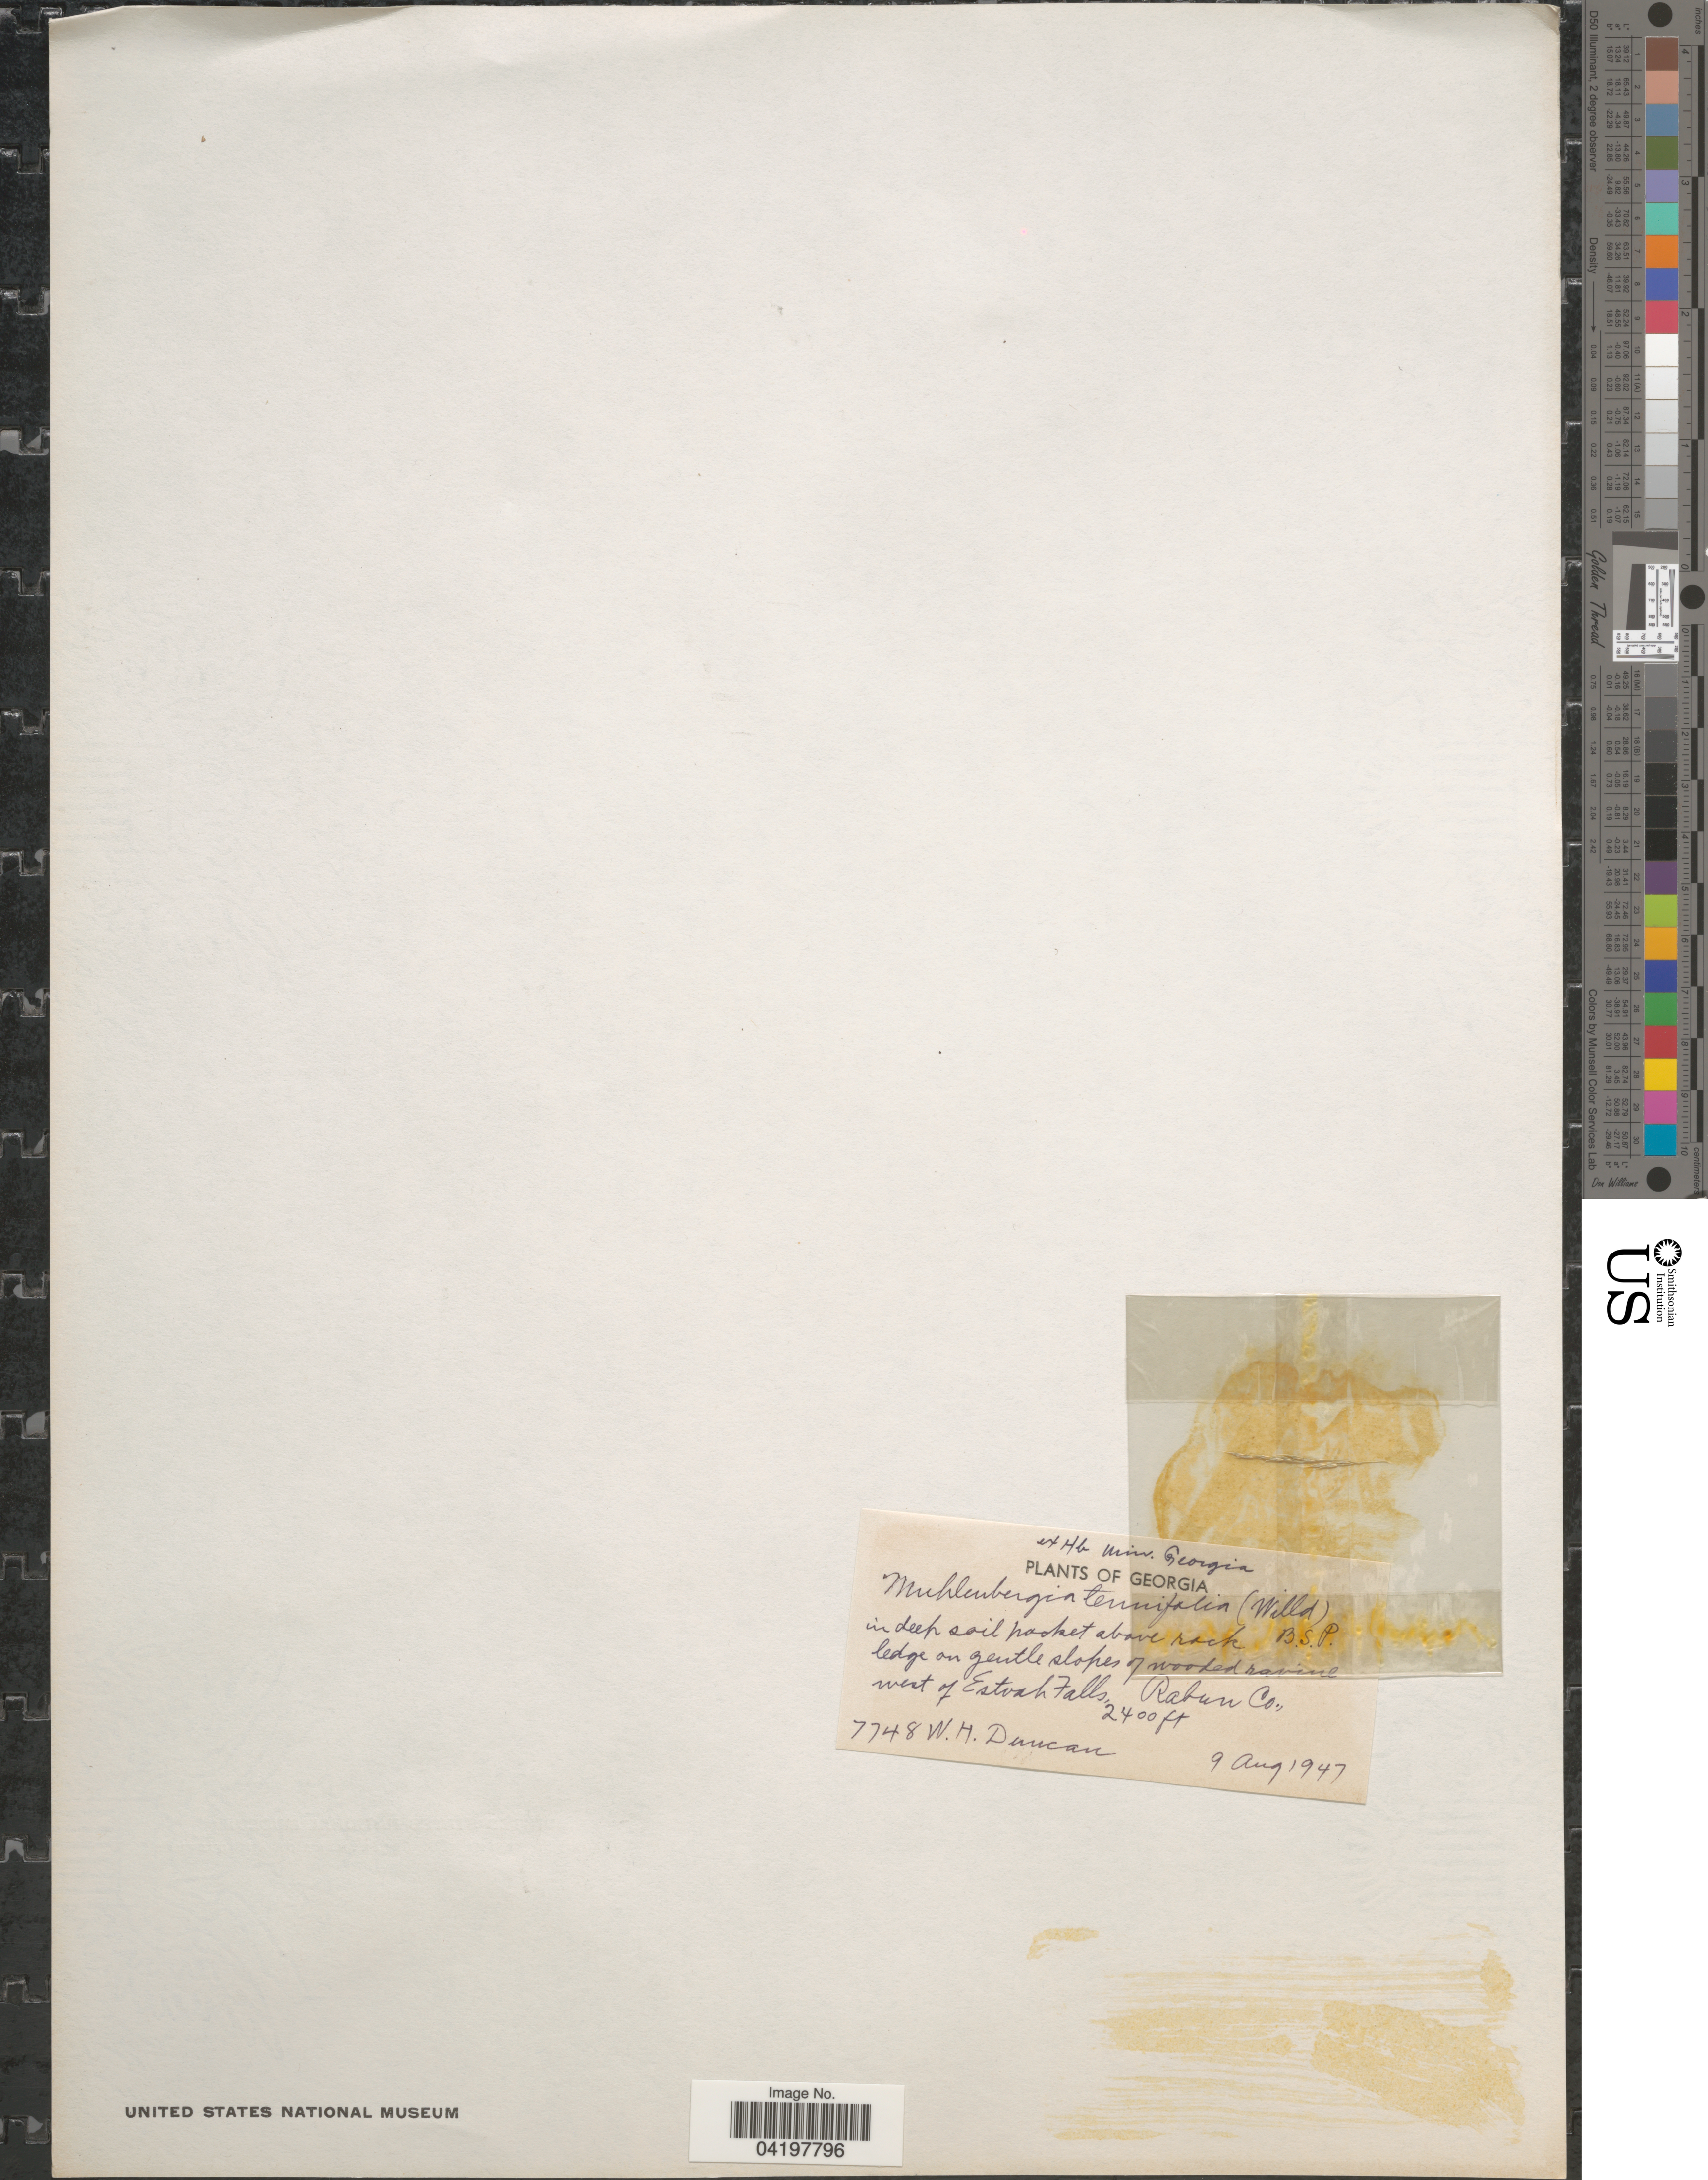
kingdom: Plantae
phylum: Tracheophyta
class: Liliopsida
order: Poales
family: Poaceae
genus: Muhlenbergia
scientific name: Muhlenbergia tenuiflora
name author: (Willd.) Britton, Stearns & Poggenb.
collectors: W. H. Duncan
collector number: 7748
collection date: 1947-08-09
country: United States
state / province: Georgia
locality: In deep soil pocket above rock ledge on gentle slopes of wooded ravine west of Estoah Falls, Rabun Co.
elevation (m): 732